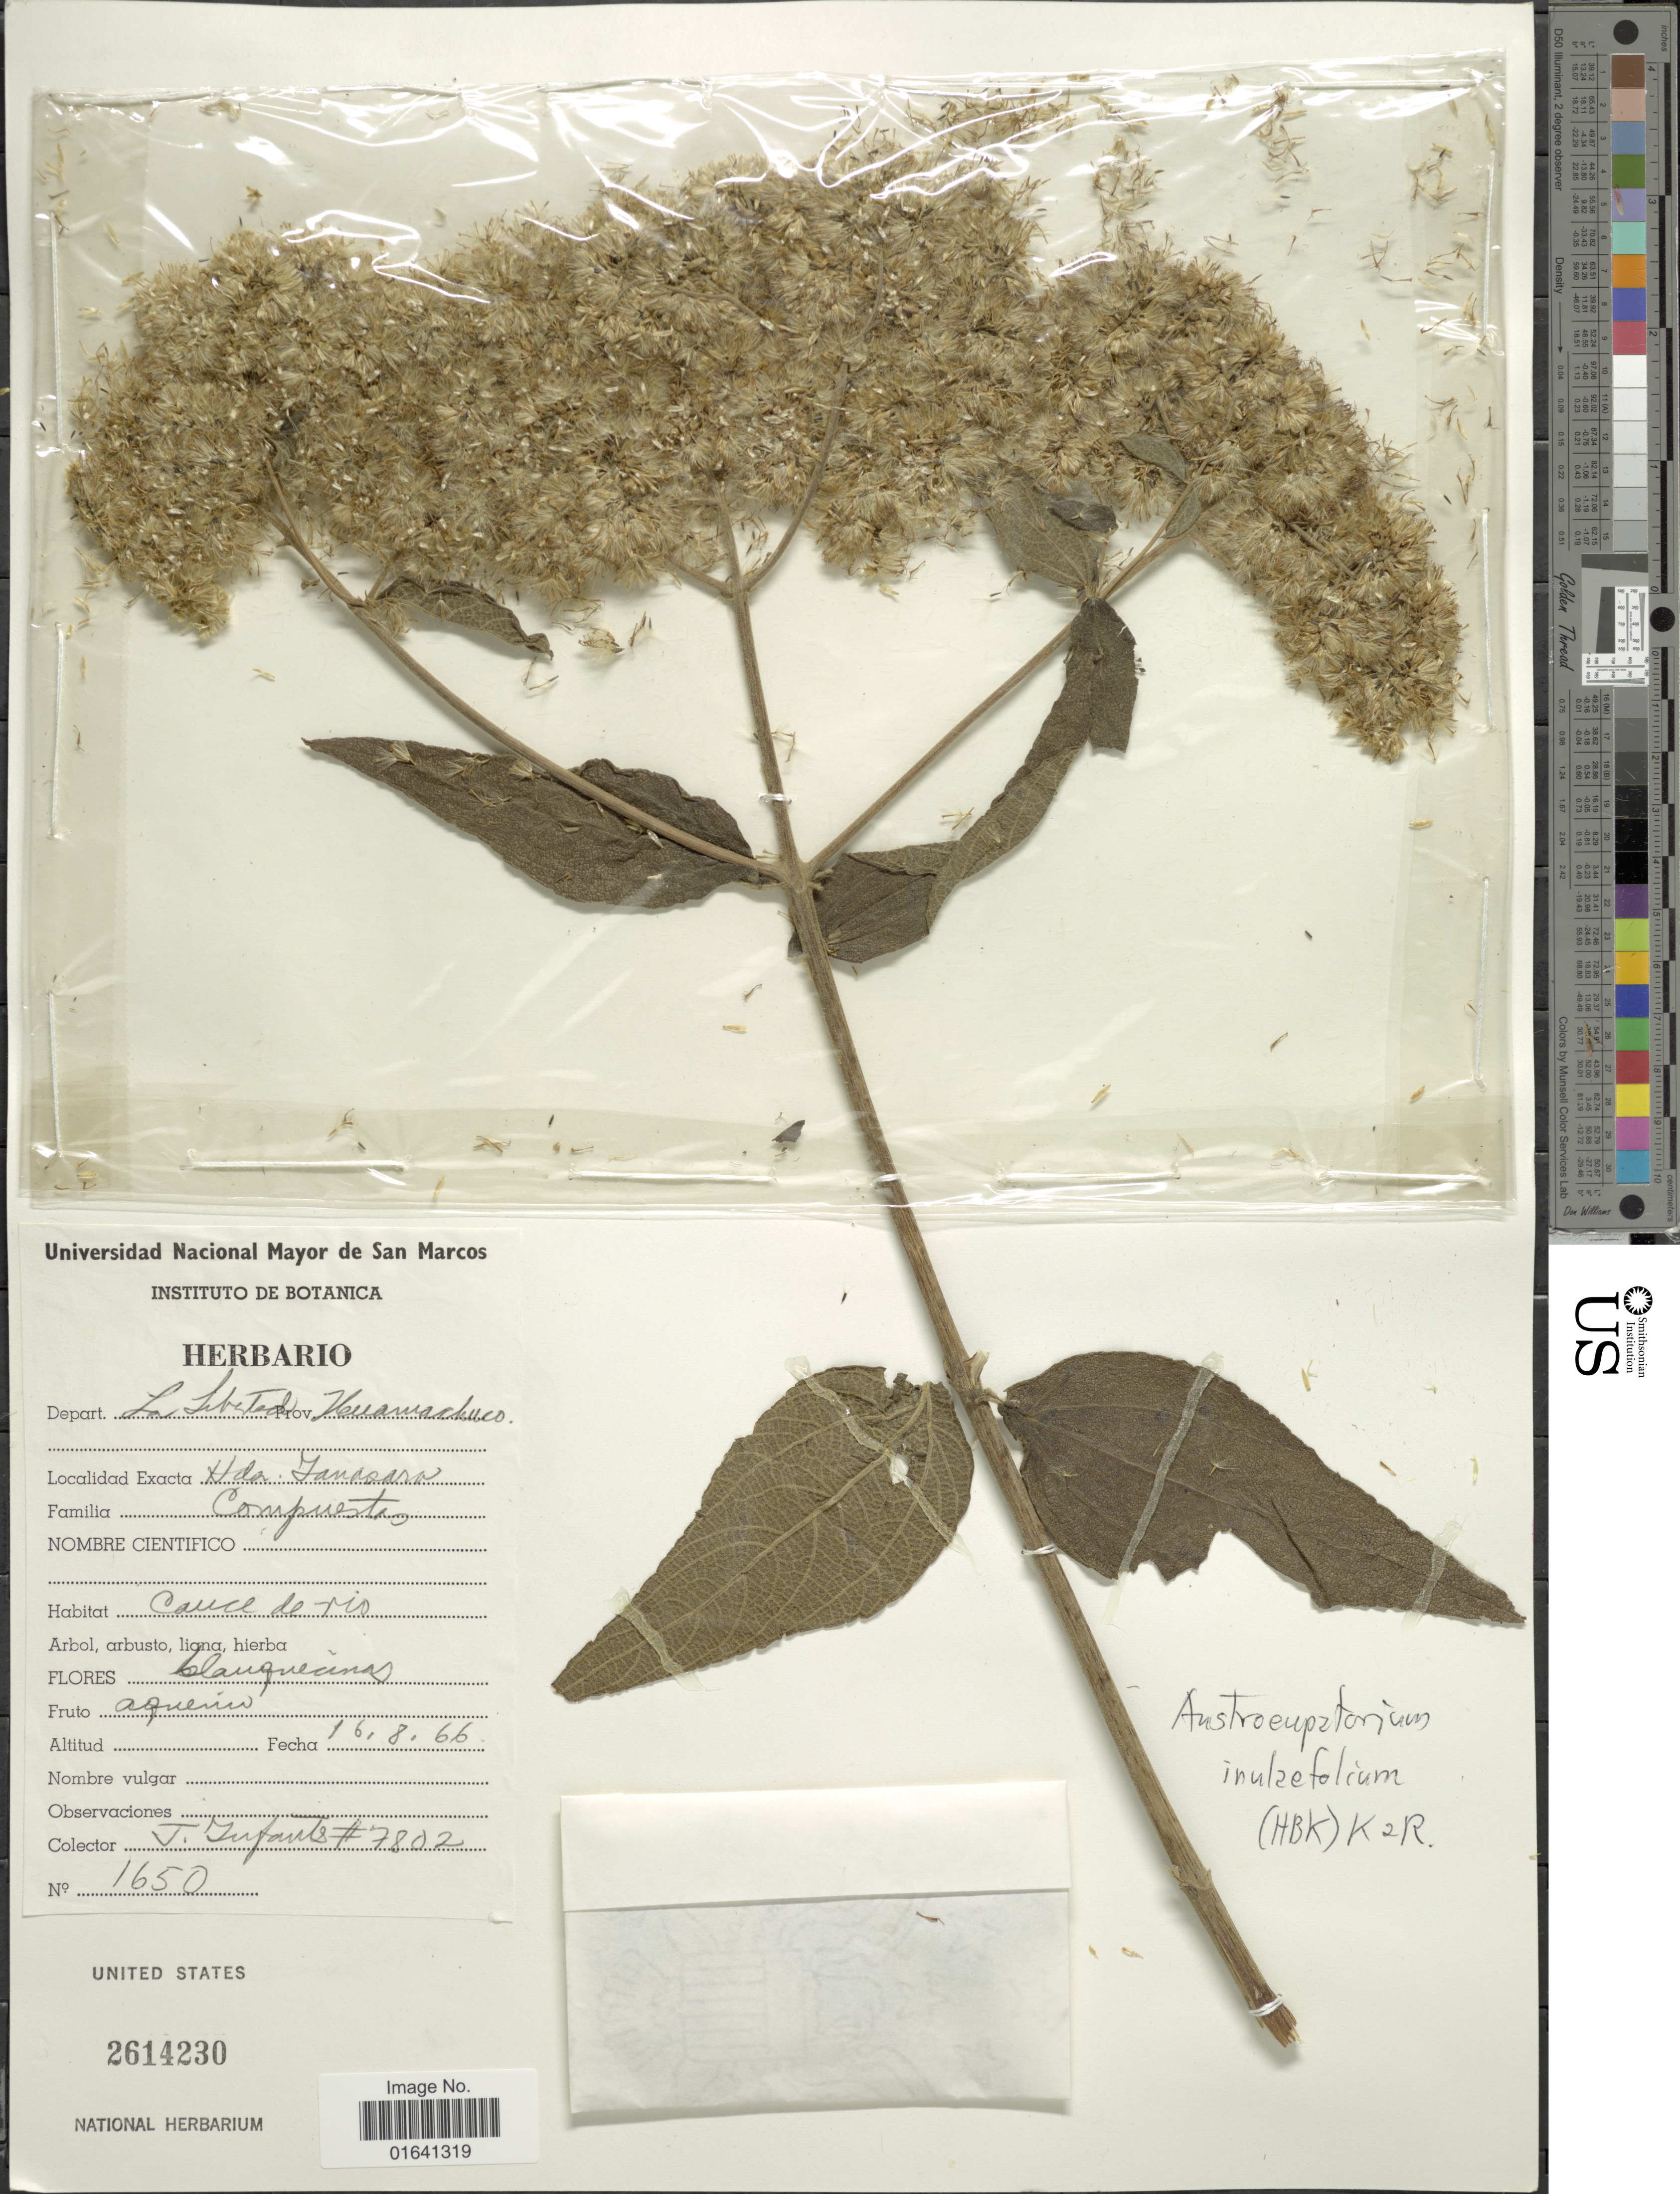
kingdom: Plantae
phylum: Tracheophyta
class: Magnoliopsida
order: Asterales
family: Asteraceae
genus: Austroeupatorium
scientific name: Austroeupatorium inulaefolium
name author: (Kunth) R.M. King & H. Rob.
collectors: J. Infantes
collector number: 7802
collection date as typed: Transcribed d/m/y: 16/8/66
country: Peru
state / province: La Libertad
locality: Hda. Yanasara, Prov. Huamachuco, Depart. La Libertad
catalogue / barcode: US 2614230